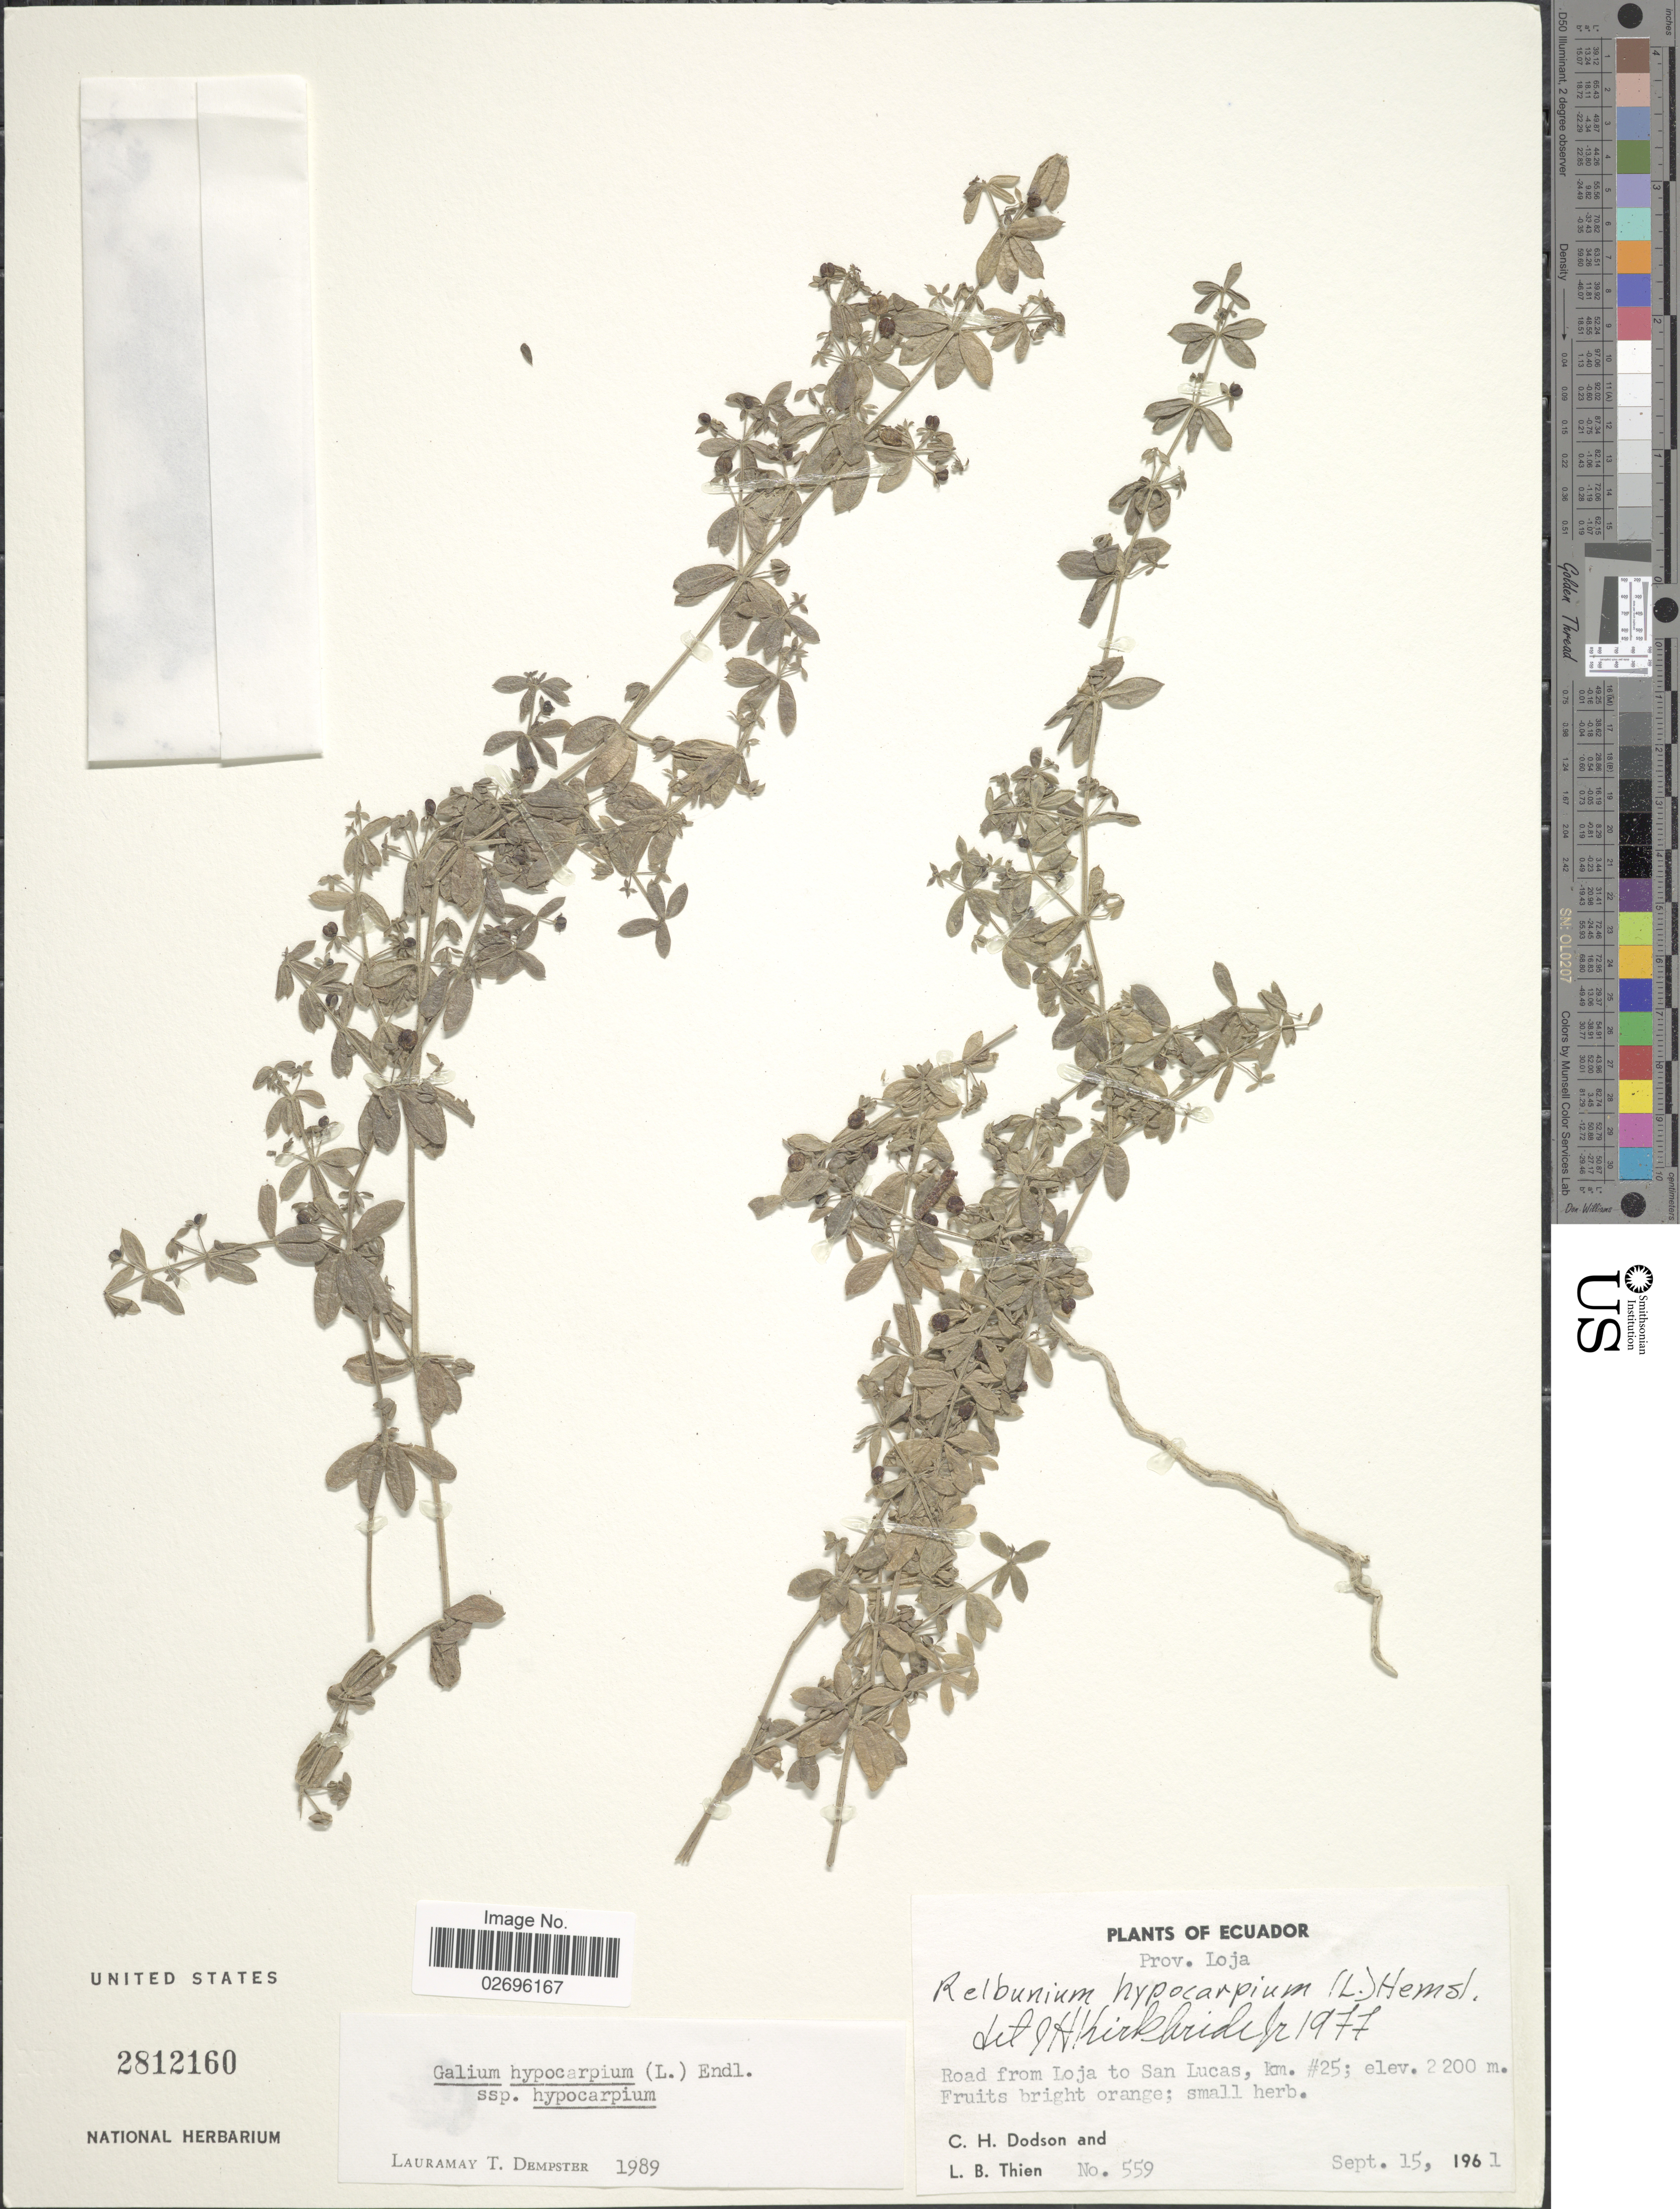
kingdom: Plantae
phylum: Tracheophyta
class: Magnoliopsida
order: Gentianales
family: Rubiaceae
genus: Galium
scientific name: Galium hypocarpium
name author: (L.) Endl. ex Griseb.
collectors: C. H. Dodson & L. Thien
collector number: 559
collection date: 1961-09-15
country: Ecuador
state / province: Loja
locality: Road from Loja to San Lucas, km. # 25.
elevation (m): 2200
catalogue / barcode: US 2812160